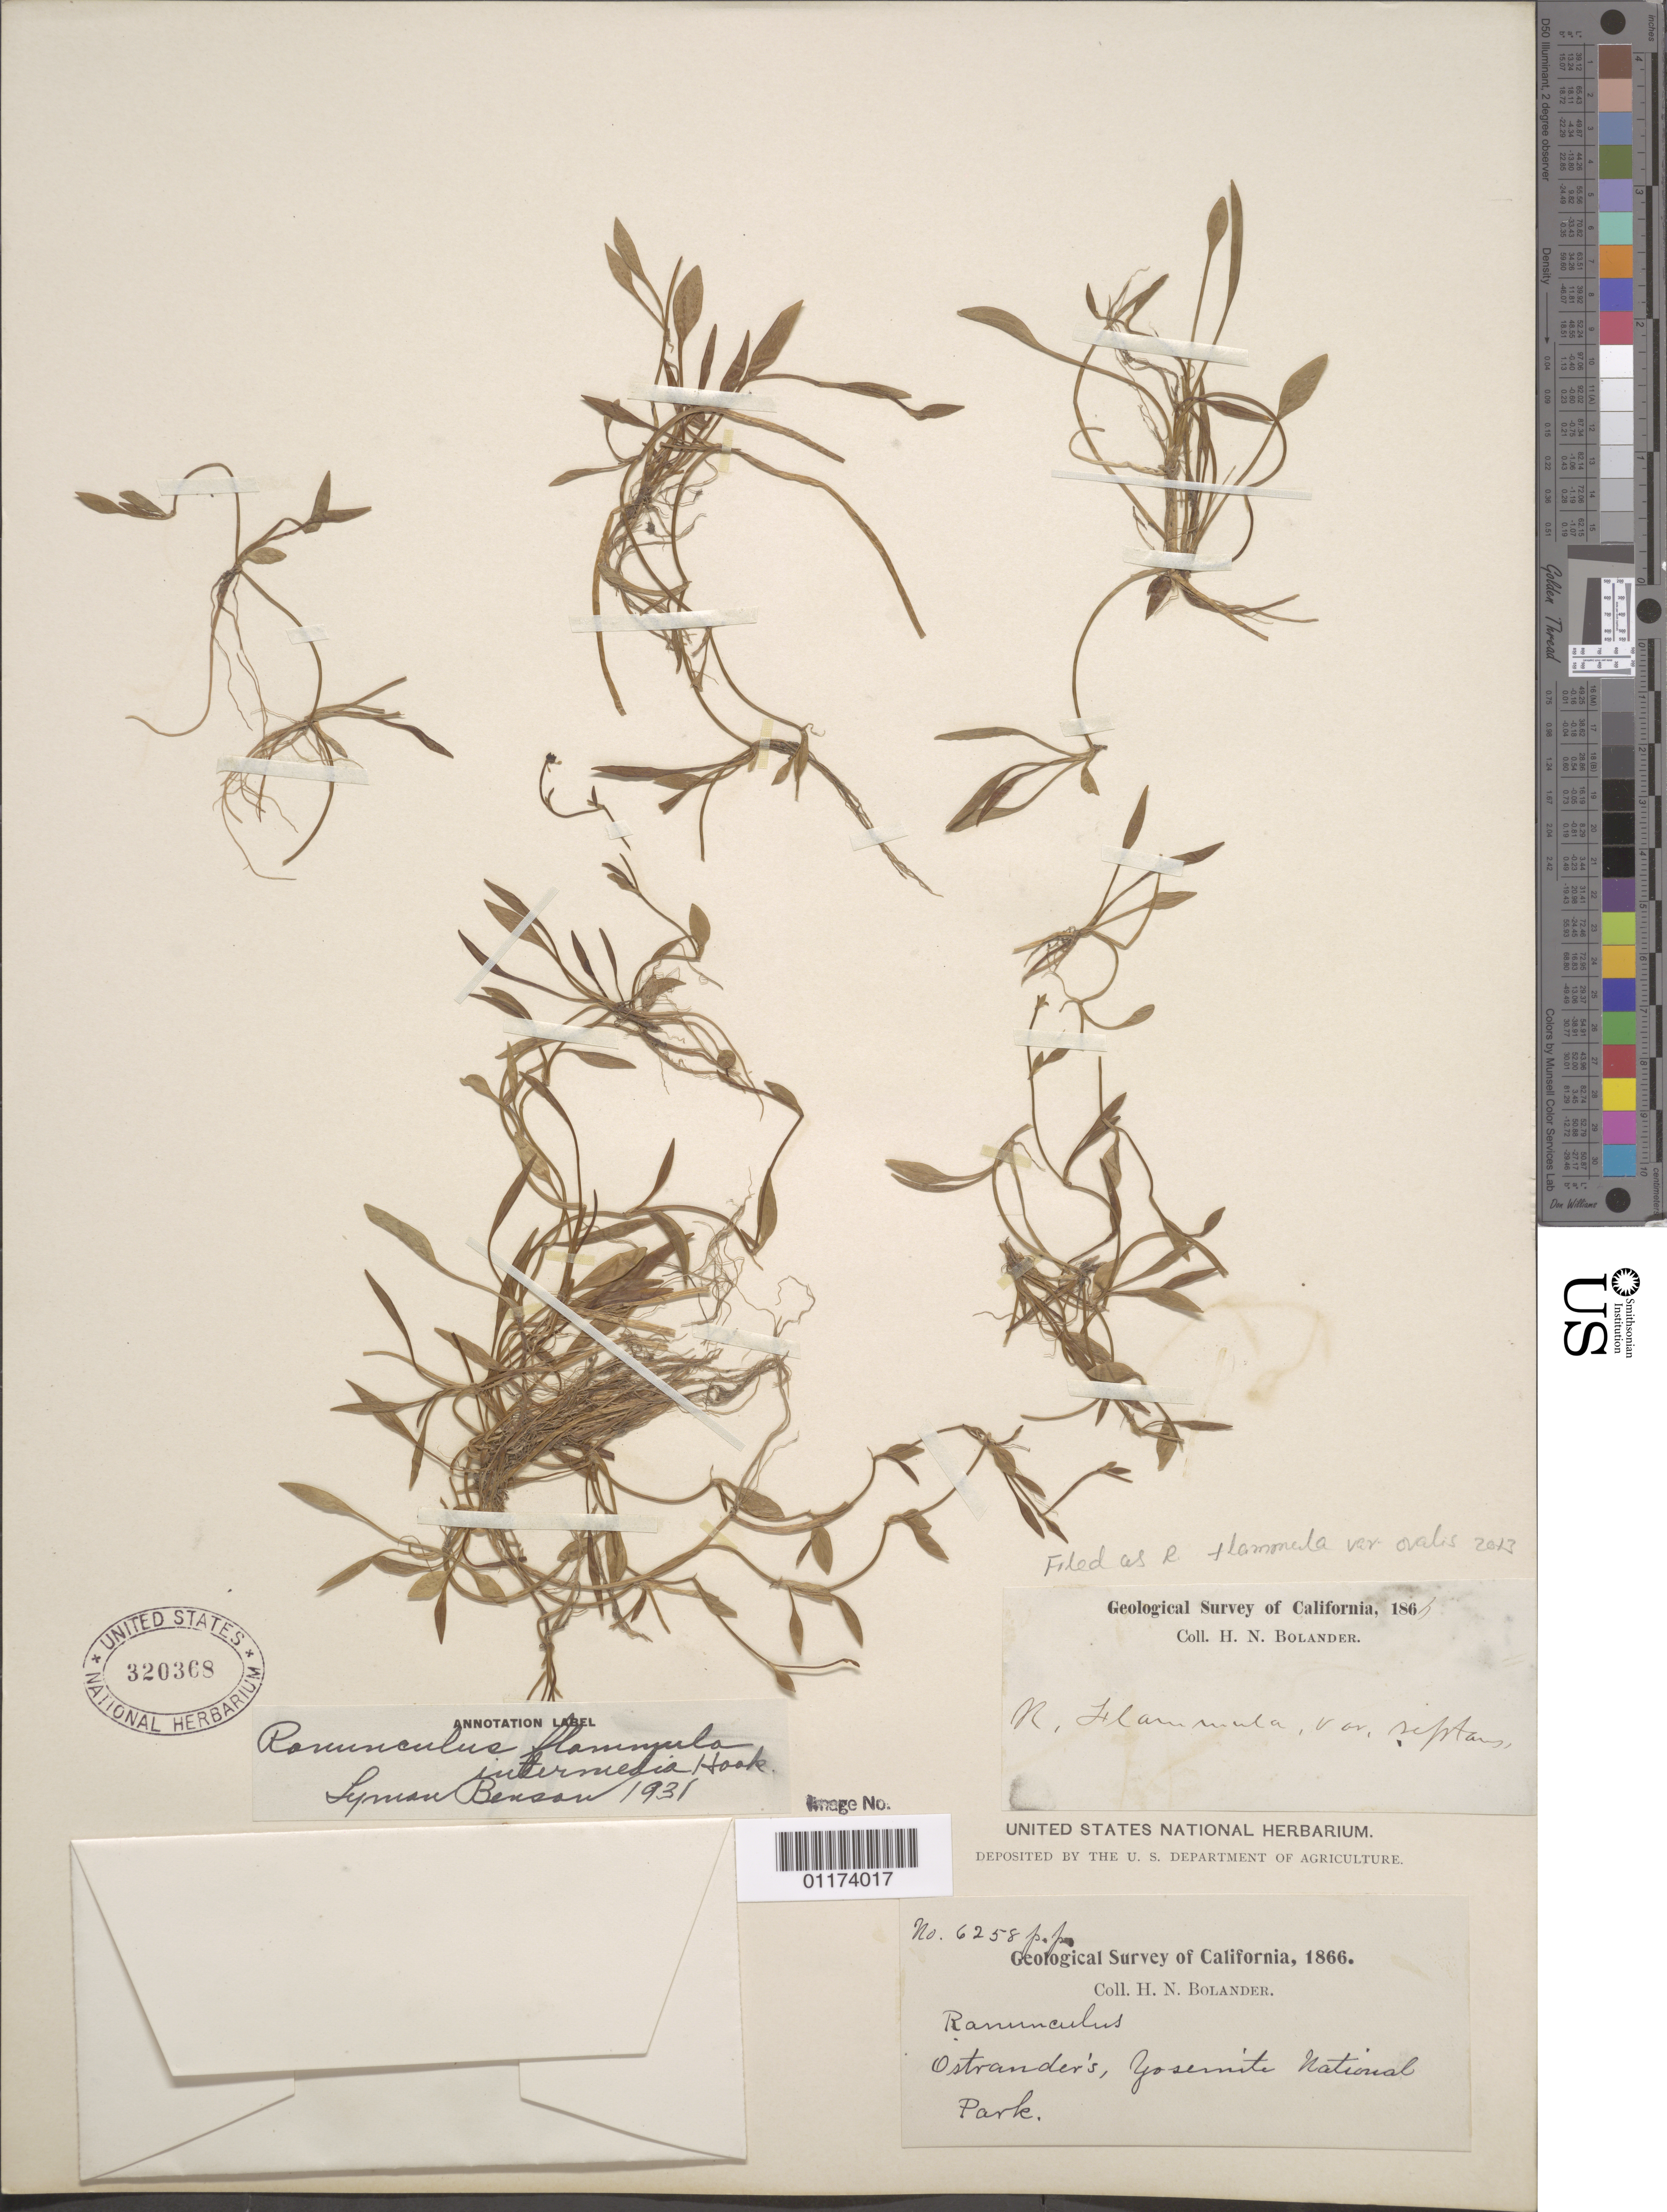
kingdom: Plantae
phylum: Tracheophyta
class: Magnoliopsida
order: Ranunculales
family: Ranunculaceae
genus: Ranunculus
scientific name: Ranunculus flammula var. ovalis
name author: (J.M. Bigelow) L.D. Benson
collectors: H. Bolander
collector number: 6258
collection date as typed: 1866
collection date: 1866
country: United States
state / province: California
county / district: Mariposa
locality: Yosemite National Park, Ostrander's Ranch.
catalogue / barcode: US 320368